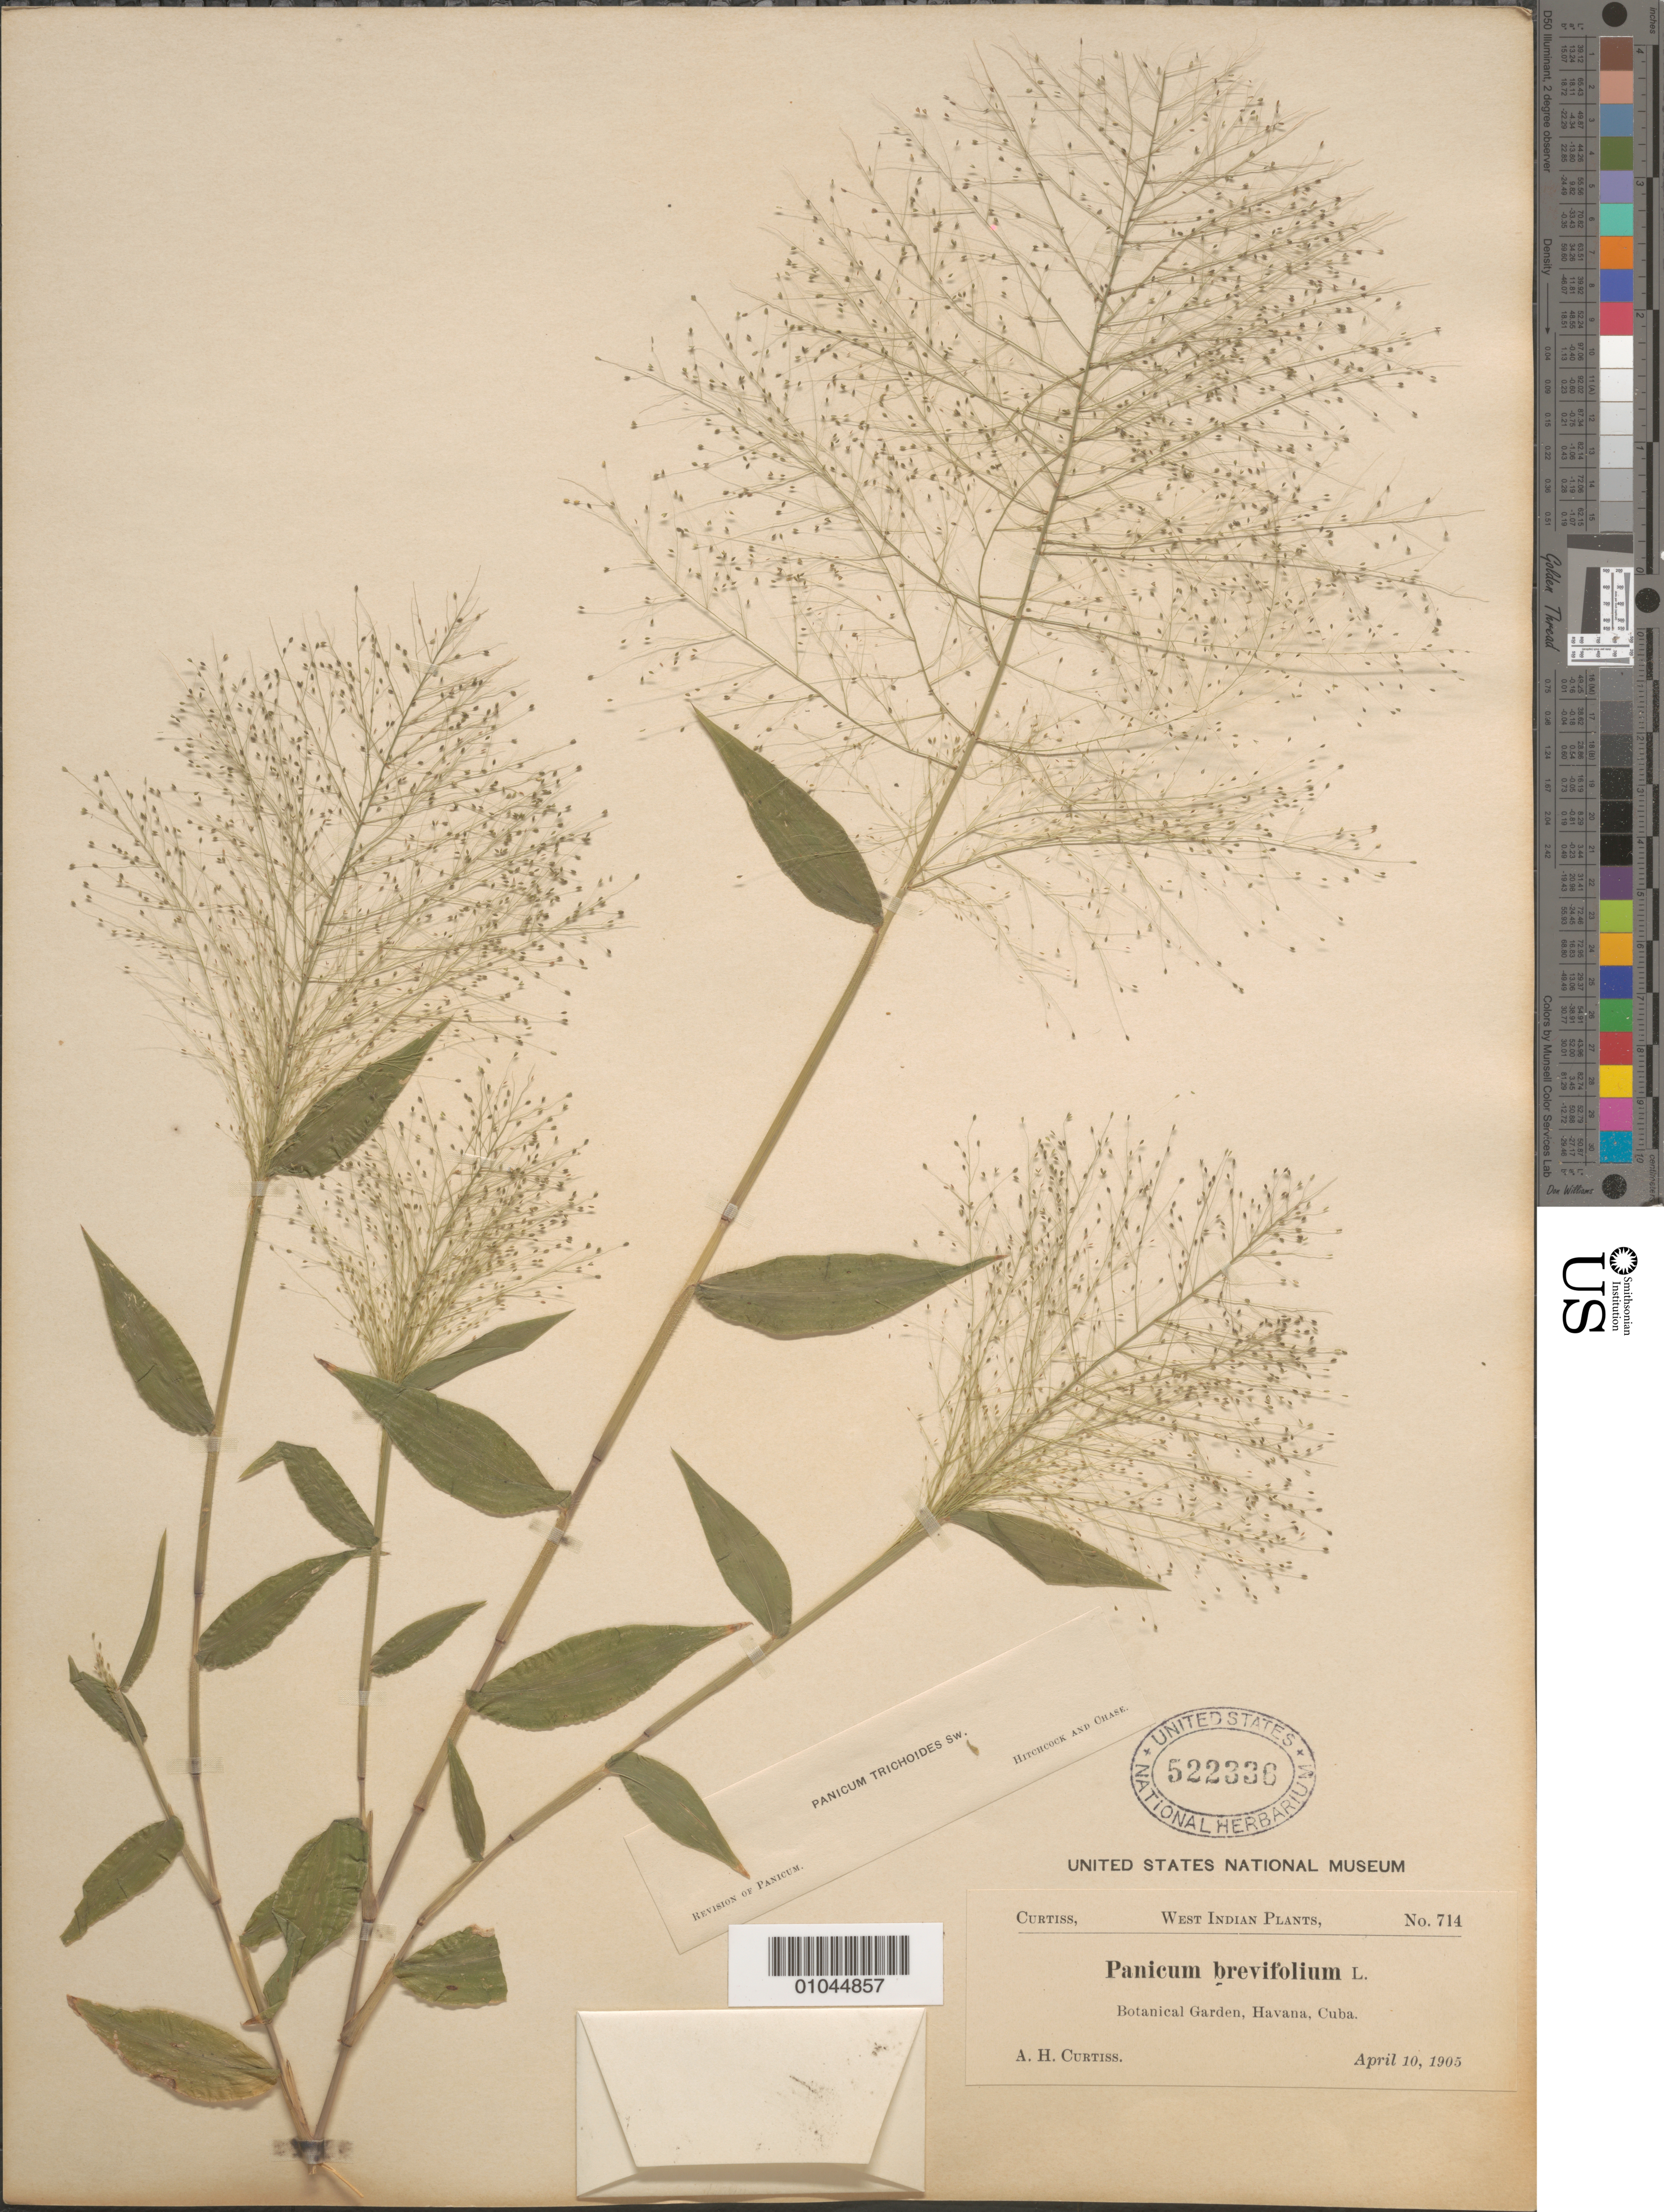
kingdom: Plantae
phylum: Tracheophyta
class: Liliopsida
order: Poales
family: Poaceae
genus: Panicum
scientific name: Panicum trichoides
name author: Sw.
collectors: A. H. Curtiss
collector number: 714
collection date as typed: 10 Apr 1905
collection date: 1905-04-10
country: Cuba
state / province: La Habana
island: Cuba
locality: Botanical Garden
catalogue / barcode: US 522336